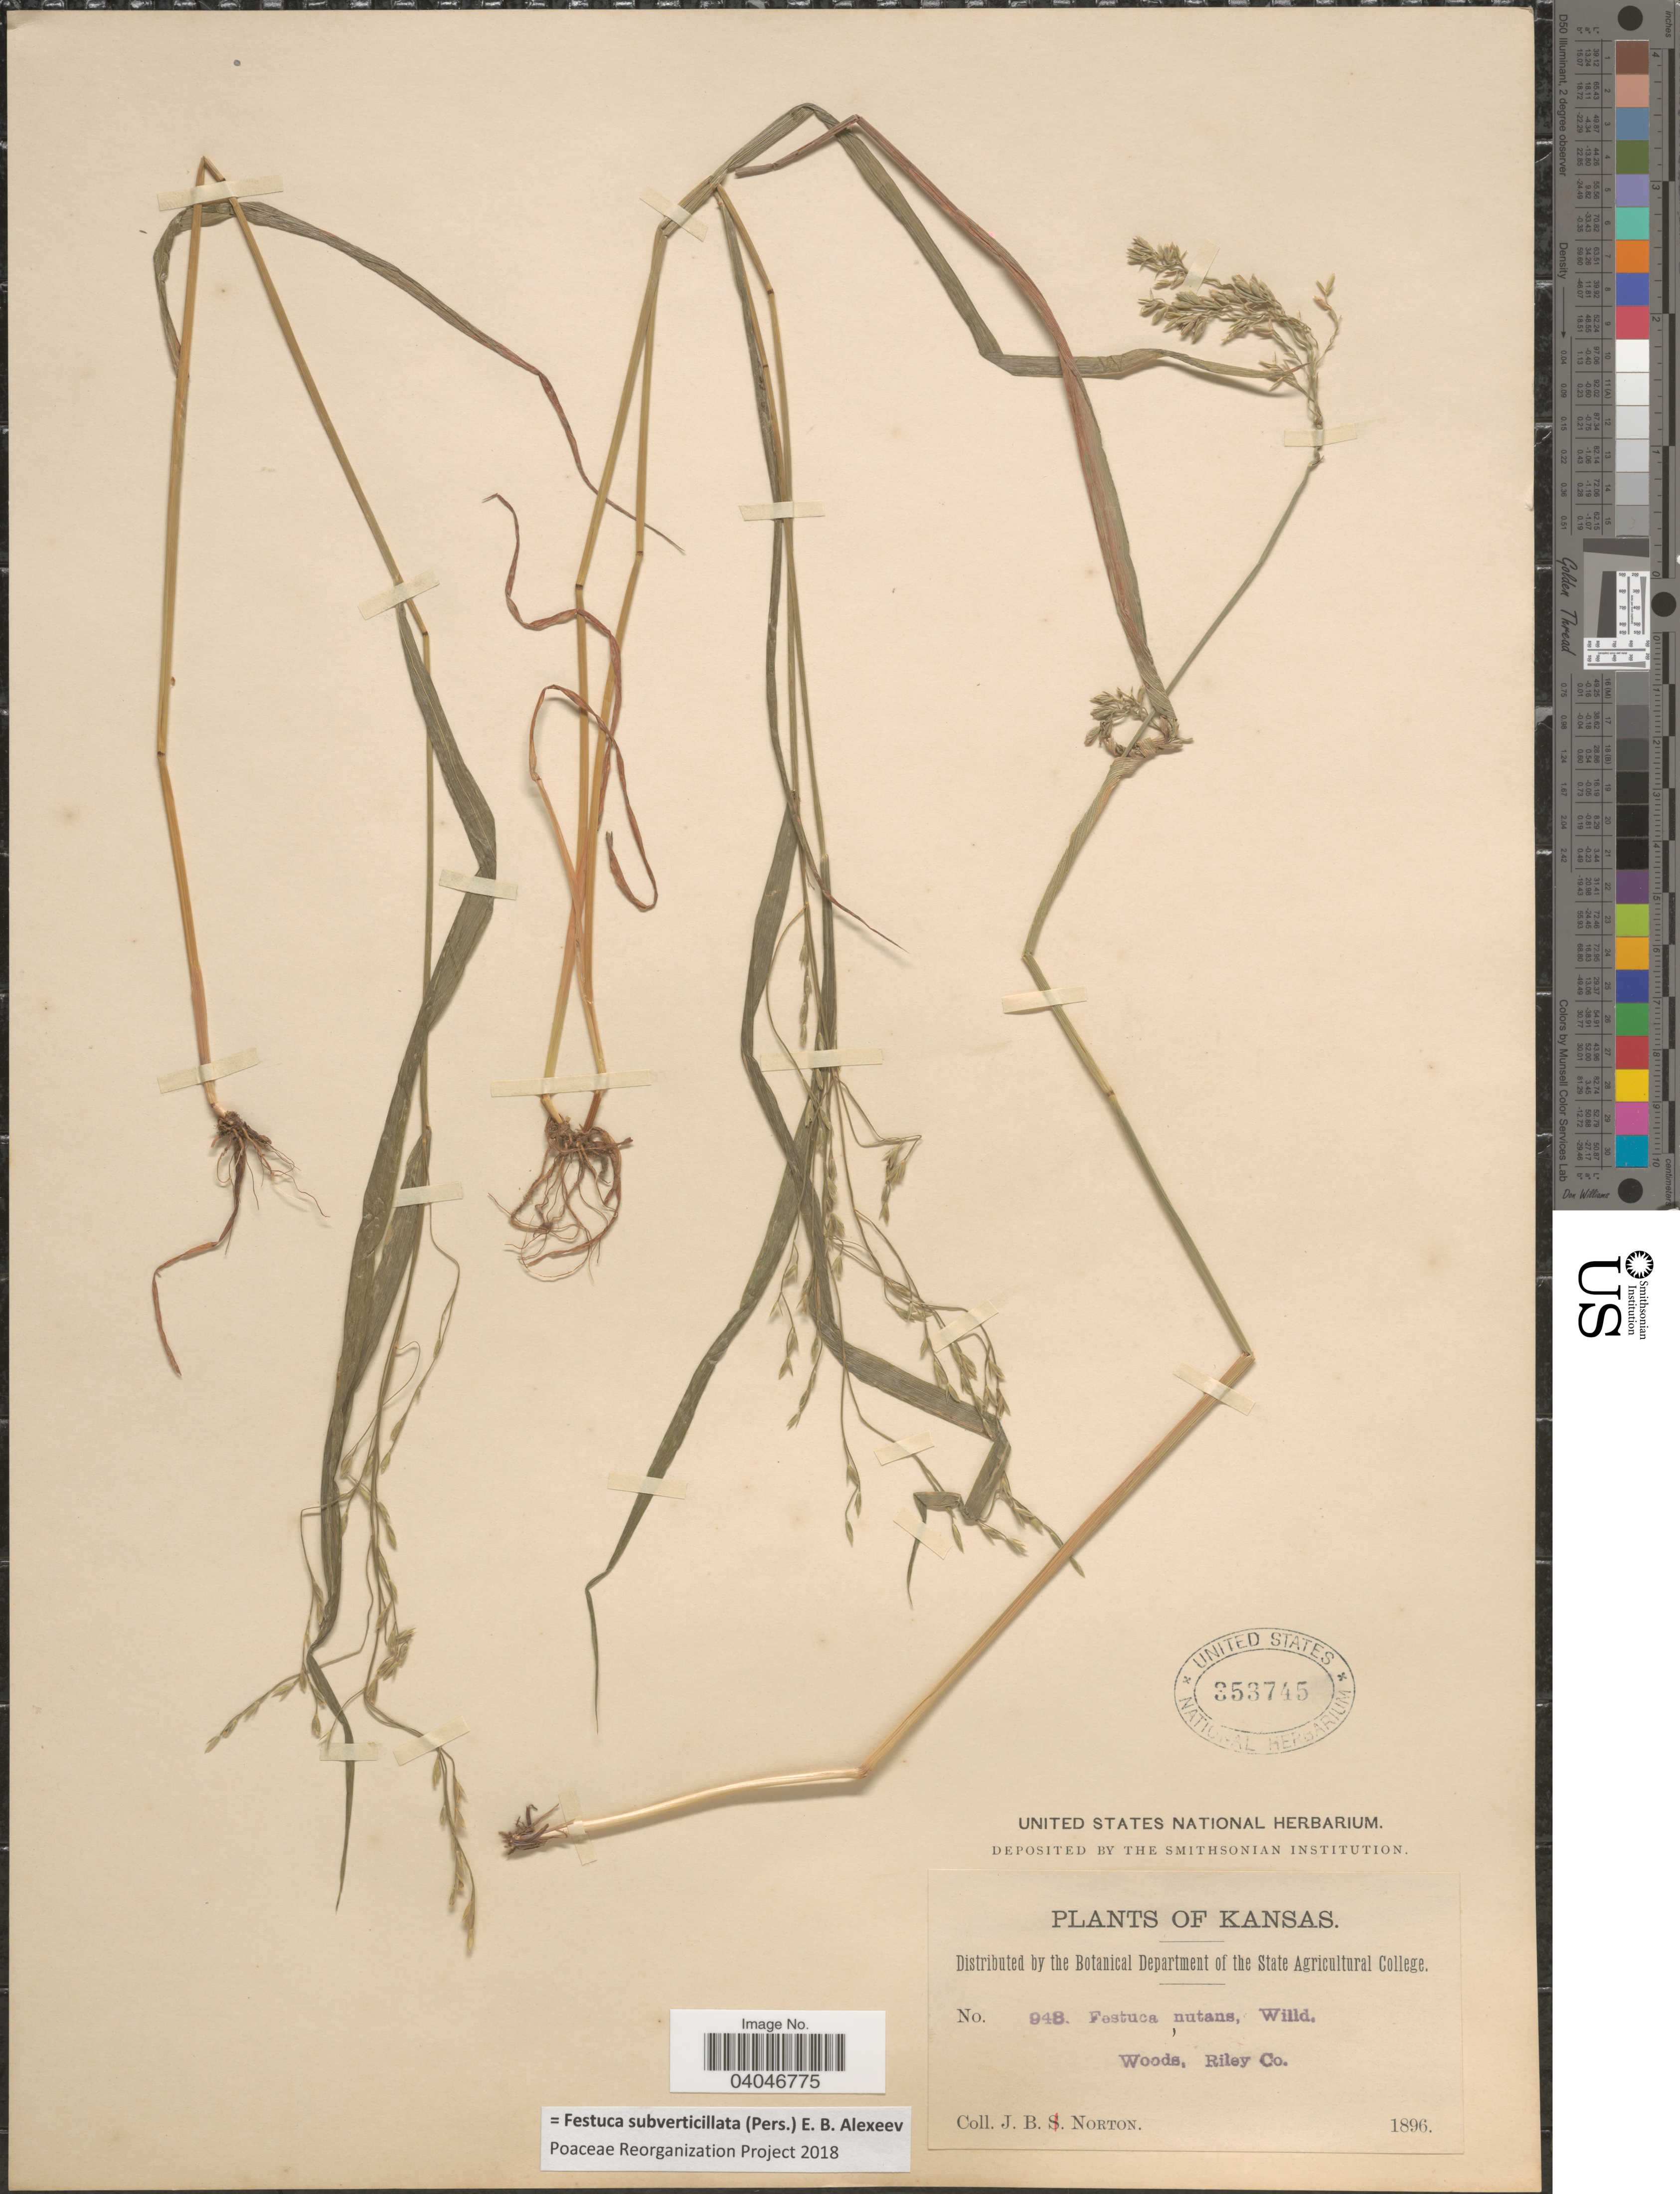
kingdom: Plantae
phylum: Tracheophyta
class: Liliopsida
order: Poales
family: Poaceae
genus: Festuca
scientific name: Festuca subverticillata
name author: (Pers.) E.B. Alexeev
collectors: J. B. Norton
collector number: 948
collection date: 1896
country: United States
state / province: Kansas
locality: Woods, Riley Co.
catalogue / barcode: US 353745